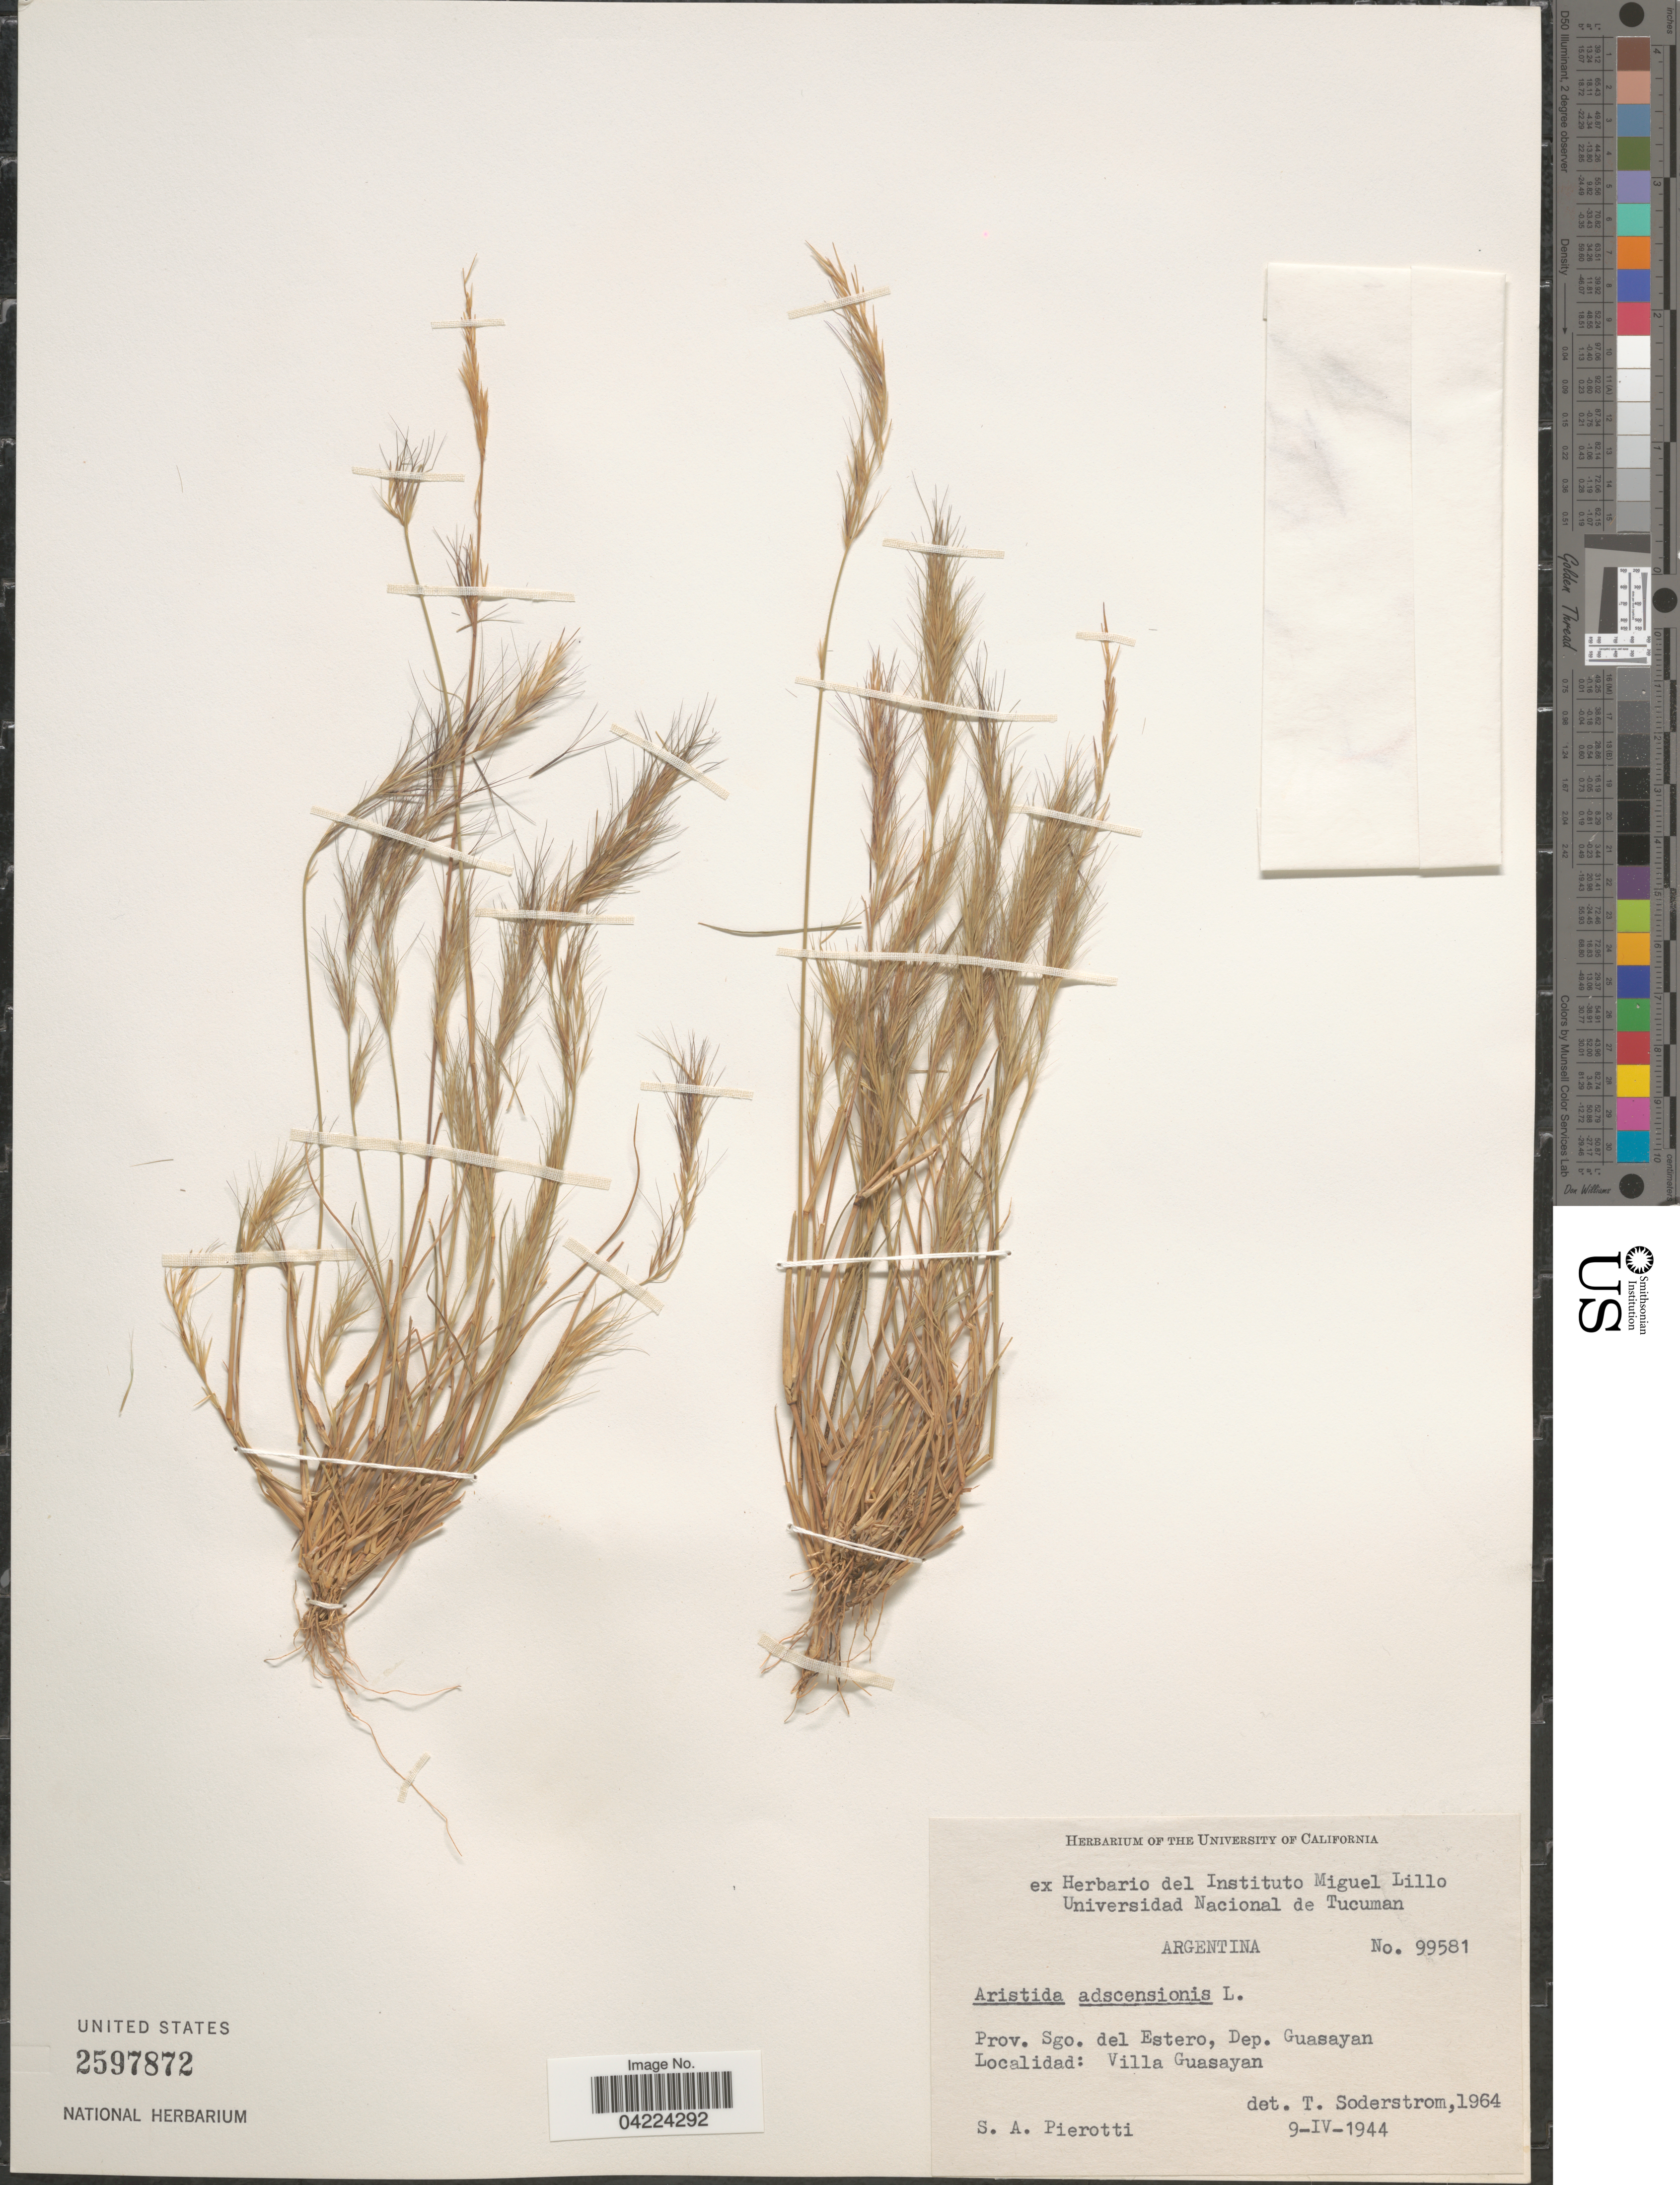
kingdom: Plantae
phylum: Tracheophyta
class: Liliopsida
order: Poales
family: Poaceae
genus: Aristida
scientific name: Aristida adscensionis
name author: L.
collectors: S. A. Pierotti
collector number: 99581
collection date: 1944-04-09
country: Argentina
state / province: Santiago del Estero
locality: Dep. Guasayan. Villa Guasayan.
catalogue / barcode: US 2597872